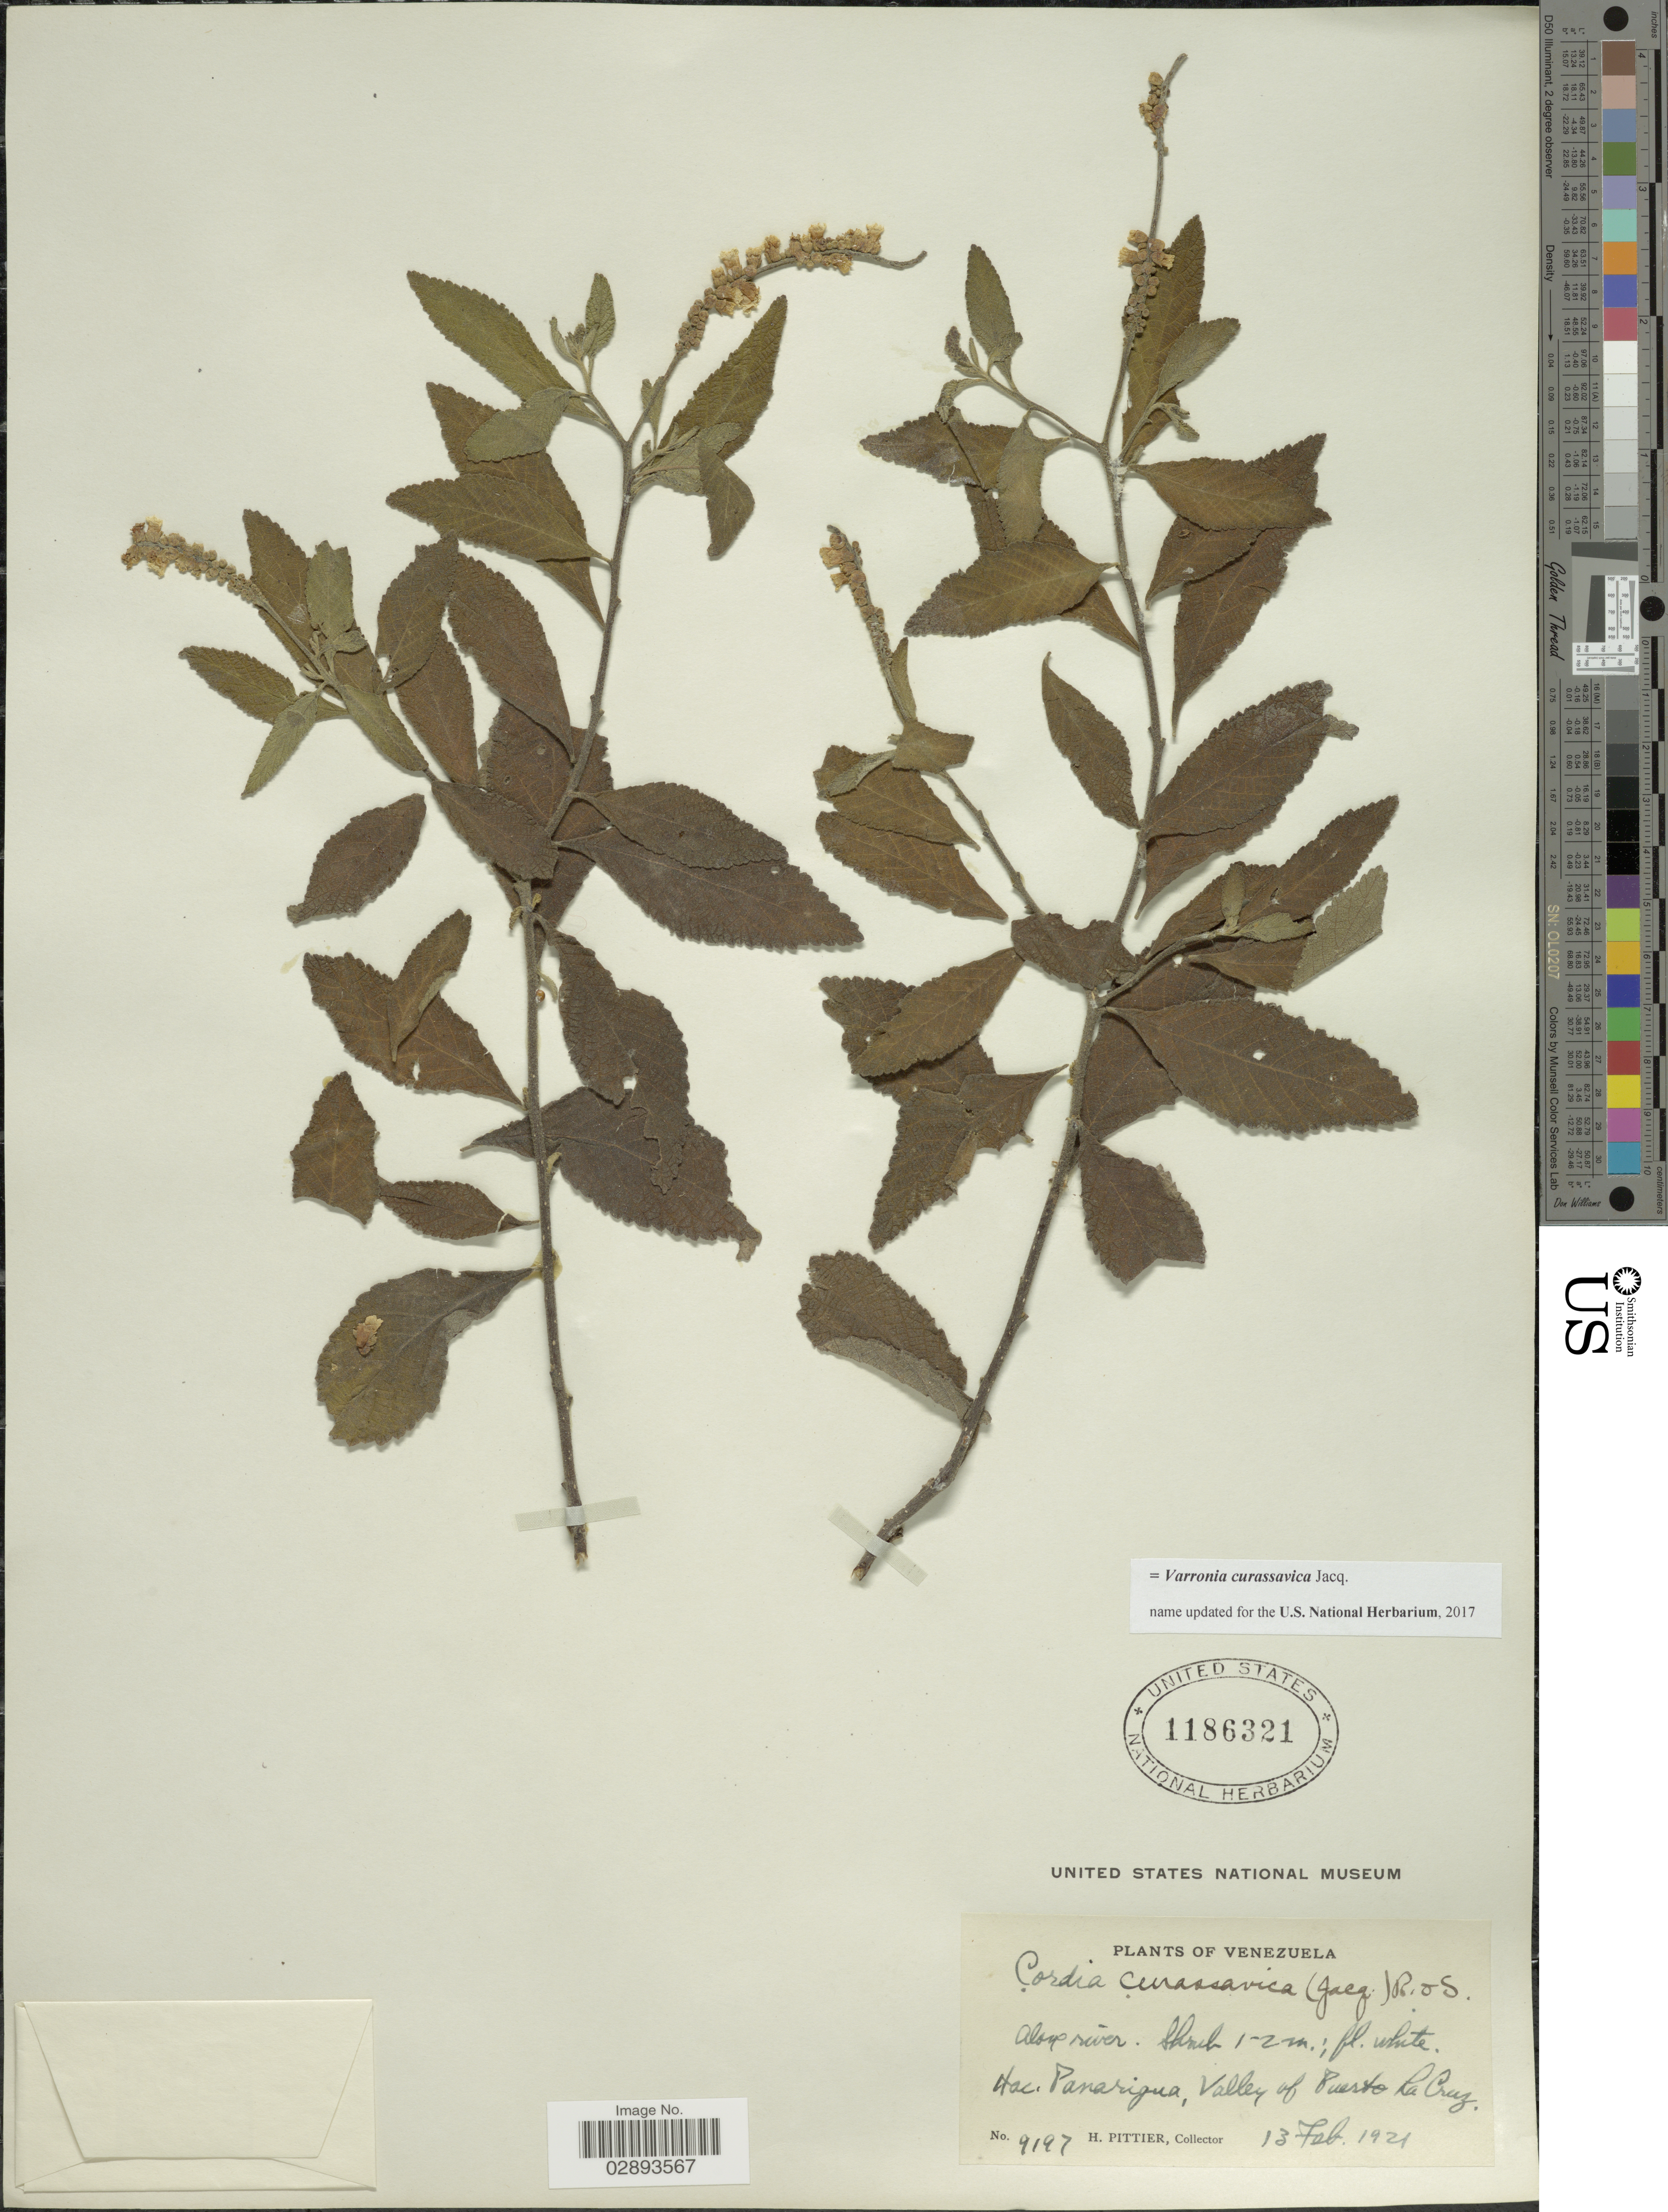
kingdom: Plantae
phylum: Tracheophyta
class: Magnoliopsida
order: Boraginales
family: Cordiaceae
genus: Varronia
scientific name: Varronia curassavica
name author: Jacq.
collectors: H. F. Pittier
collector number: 9197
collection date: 1921-02-13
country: Venezuela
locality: Along river, Hac. Panarigua, Valley of Puerto La Cruz.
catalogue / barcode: US 1186321